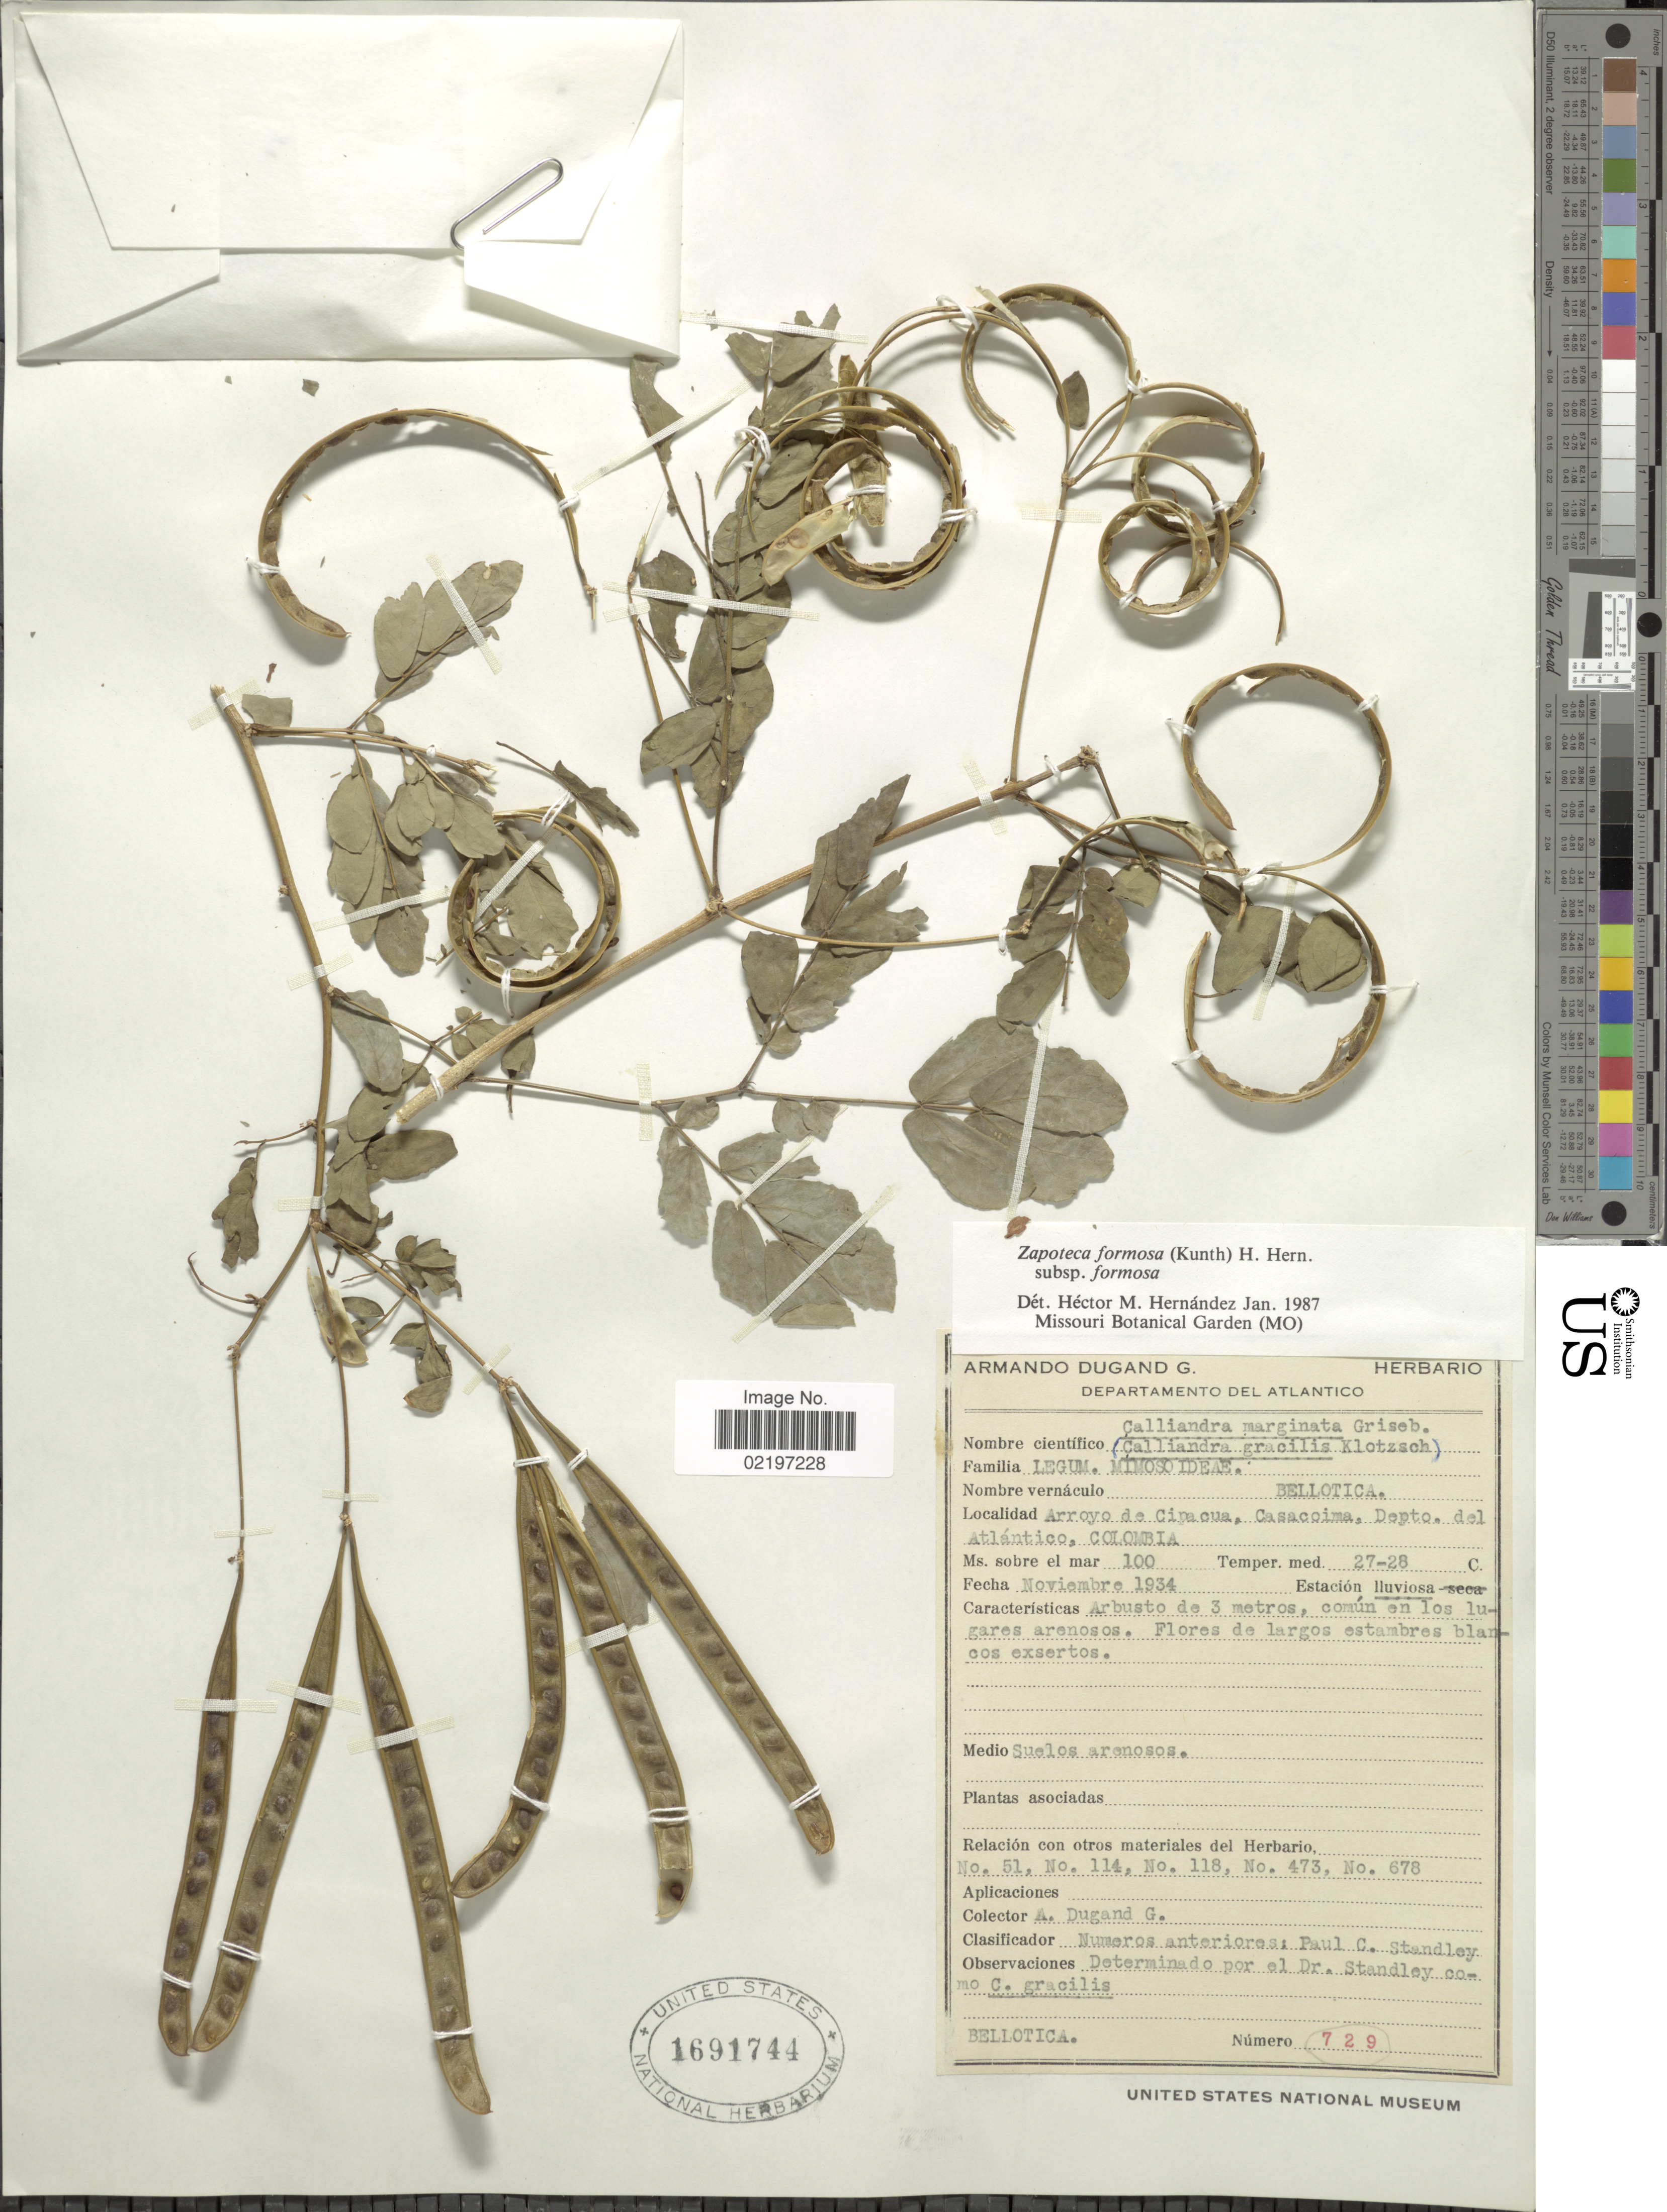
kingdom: Plantae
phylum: Tracheophyta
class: Magnoliopsida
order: Fabales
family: Fabaceae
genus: Zapoteca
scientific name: Zapoteca formosa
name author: (Kunth) H.M. Hern.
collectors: A. Dugand G.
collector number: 729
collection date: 1934-11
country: Colombia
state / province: Atlántico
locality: Departamento del Atlantico, Arroyo de Cipacua, Casacoima, Depto del Atlantico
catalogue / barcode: US 1691744